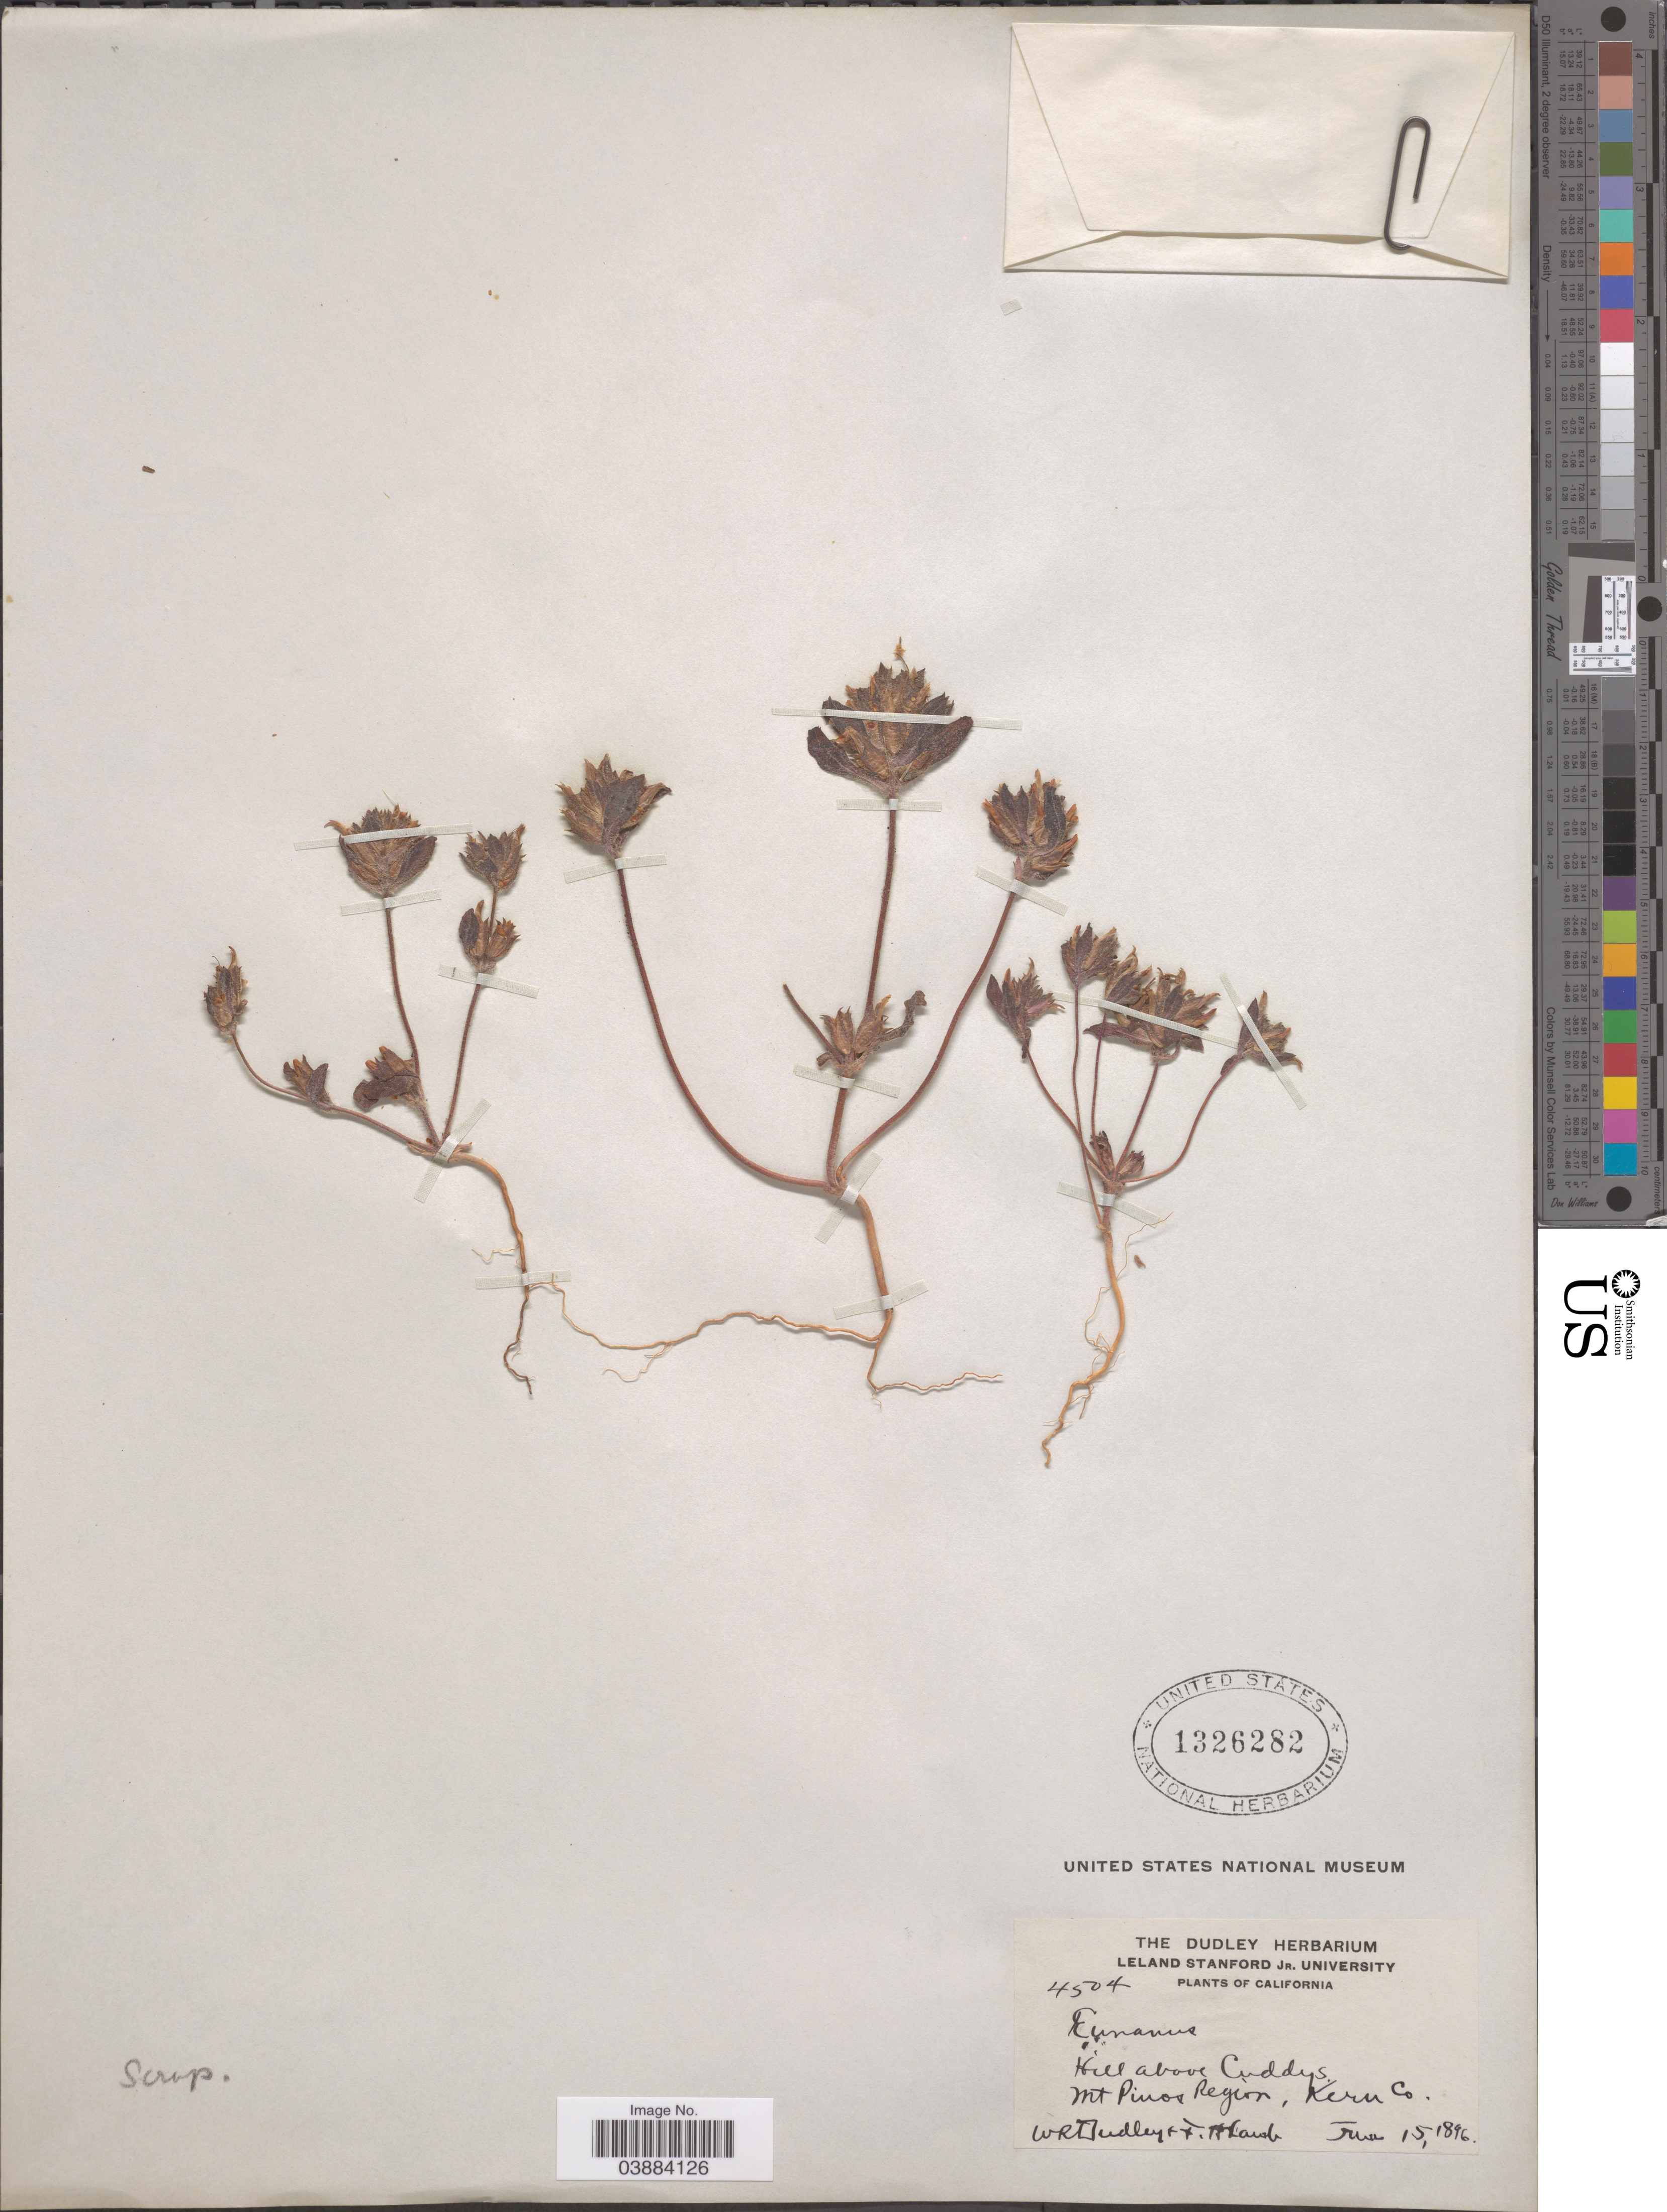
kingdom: Plantae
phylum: Tracheophyta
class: Magnoliopsida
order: Lamiales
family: Phrymaceae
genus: Eunanus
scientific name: Eunanus sp.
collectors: W. Dudley & F. H. Lamb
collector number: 4504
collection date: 1896-06-15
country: United States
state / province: California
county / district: Kern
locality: Hill above Cuddys. Mt Pinos Region, Kern Co.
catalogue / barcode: US 1326282